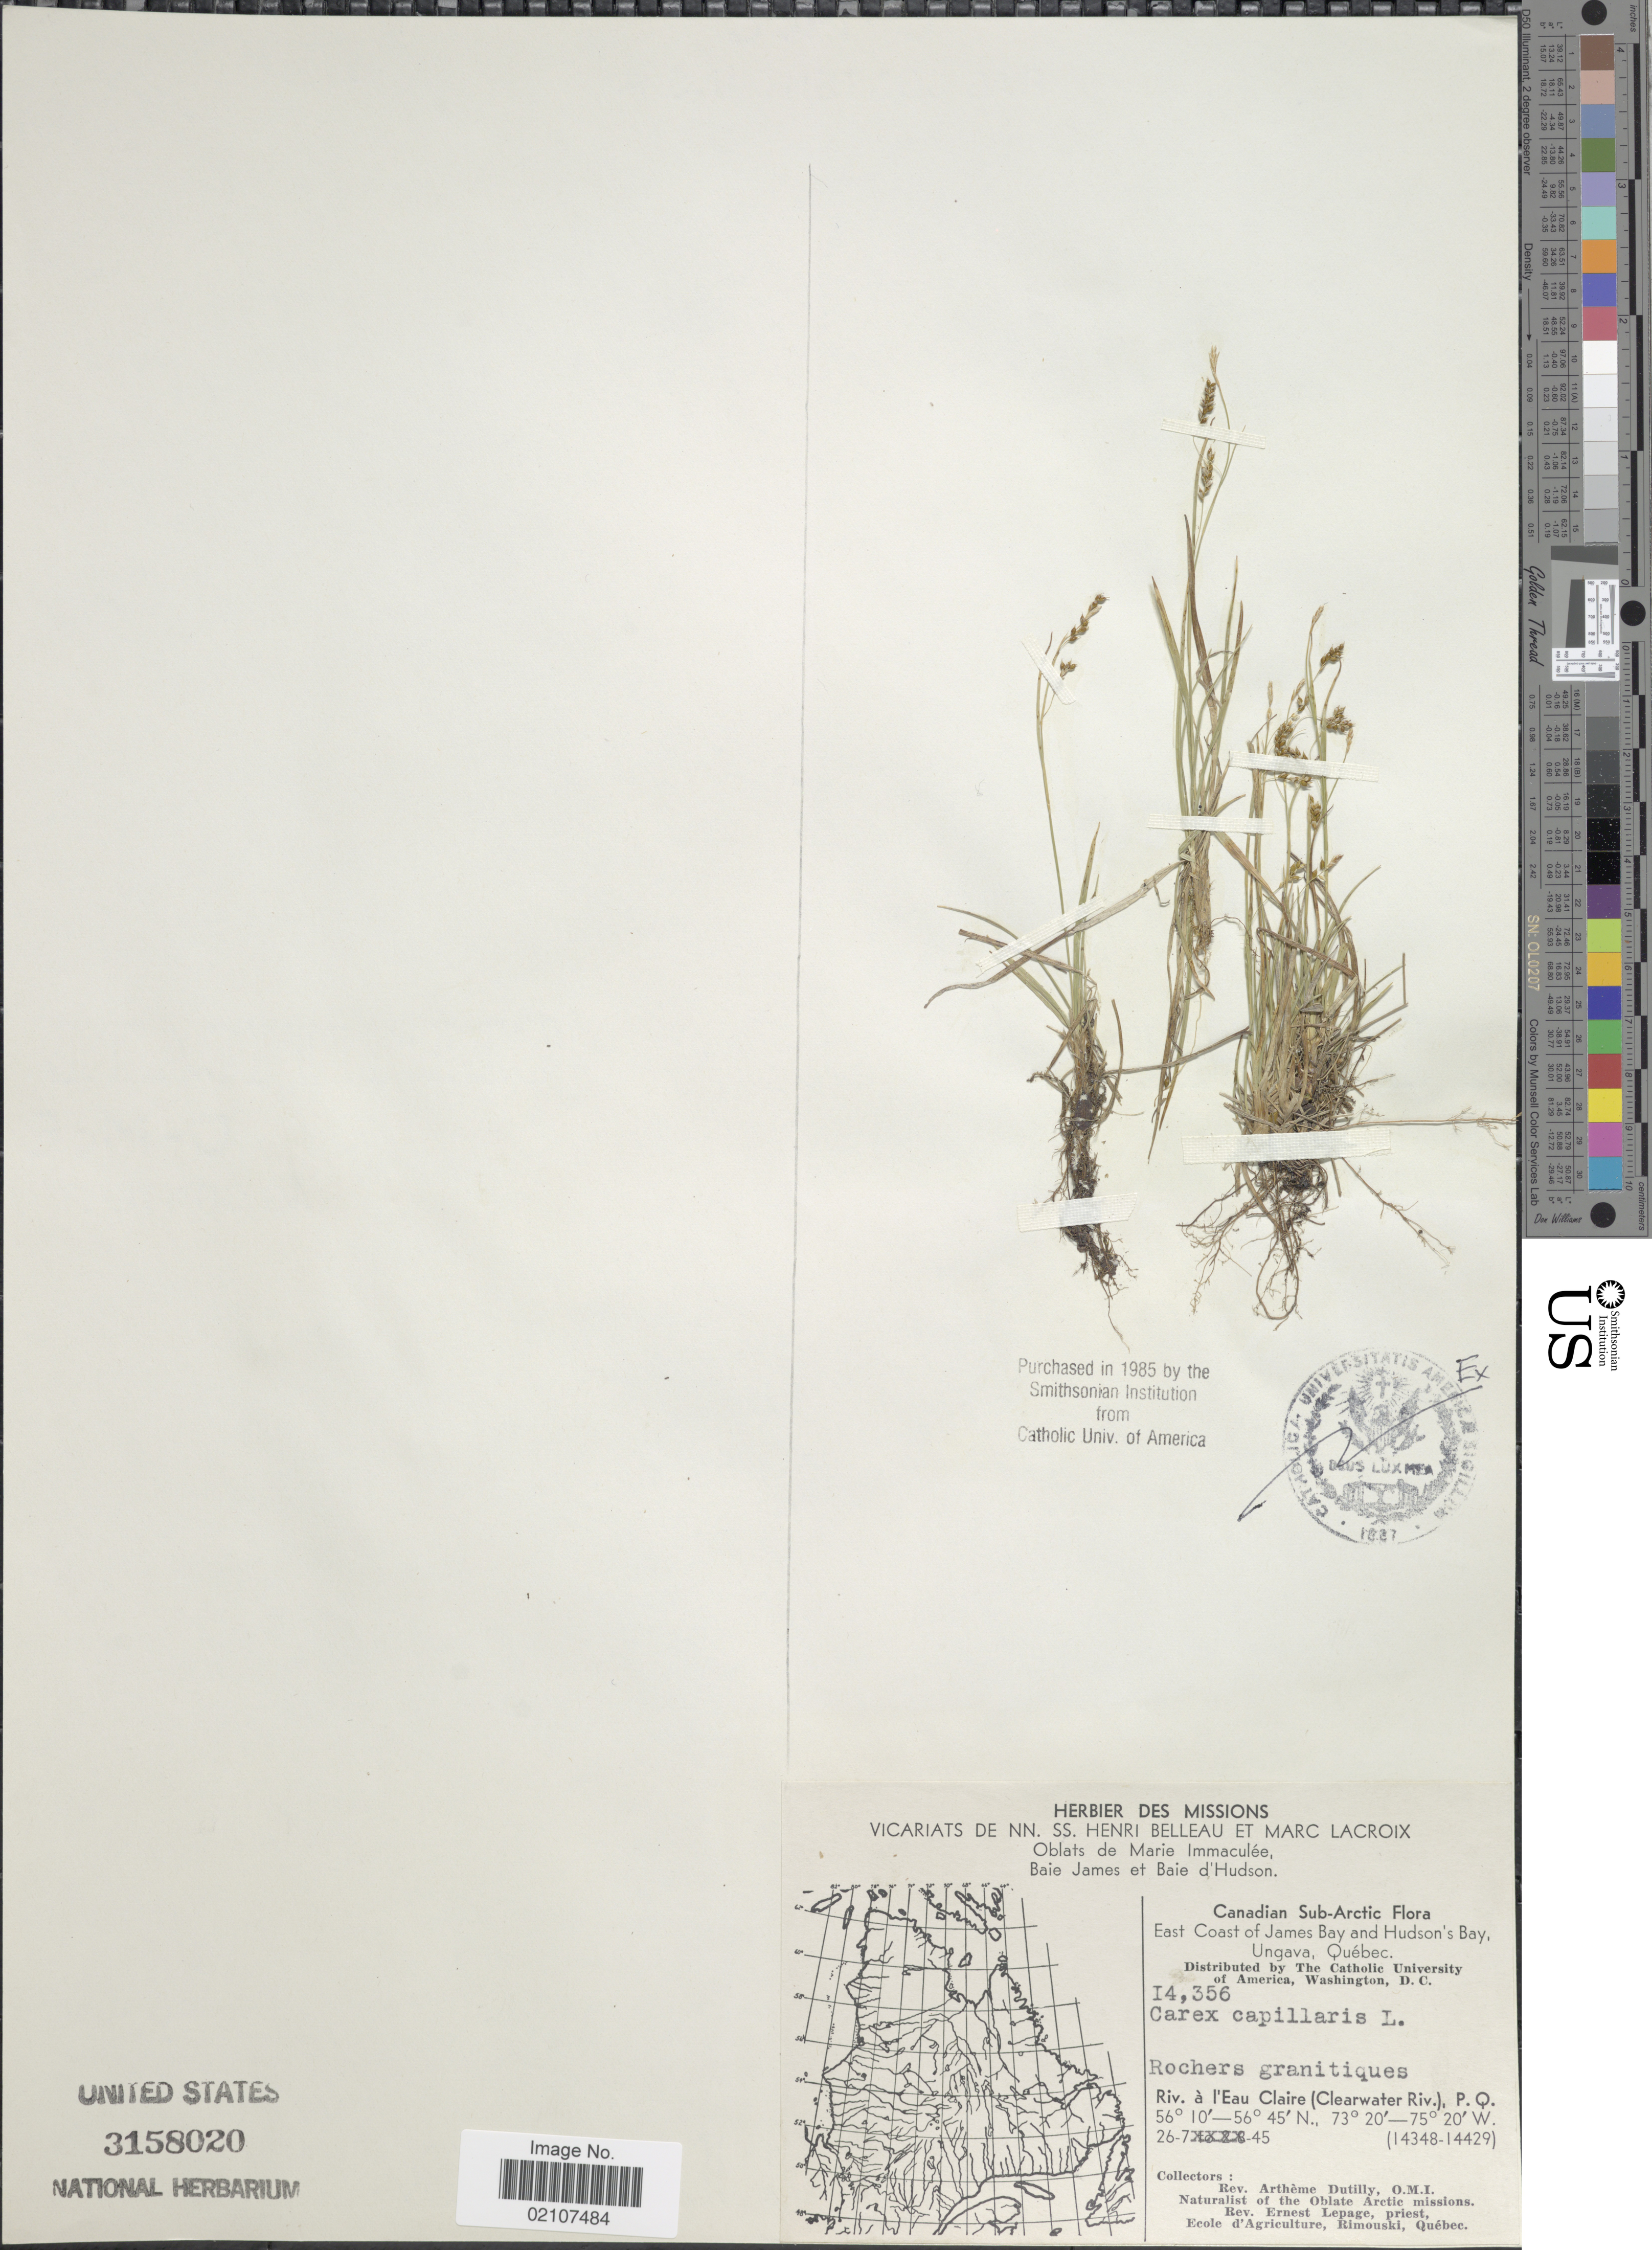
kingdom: Plantae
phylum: Tracheophyta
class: Liliopsida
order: Poales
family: Cyperaceae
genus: Carex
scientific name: Carex capillaris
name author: L.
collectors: A. Dutilly & E. Lepage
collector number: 14356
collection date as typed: Transcribed d/m/y: 26/7/45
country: Canada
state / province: Quebec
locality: Canadian Sub-Arctic, East Coast of James Bay and Hudson's Bay, Ungava, Rochers granitiques, Riv. à l'Eau Claire (Clearwater Riv), P.Q.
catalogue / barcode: US 3158020